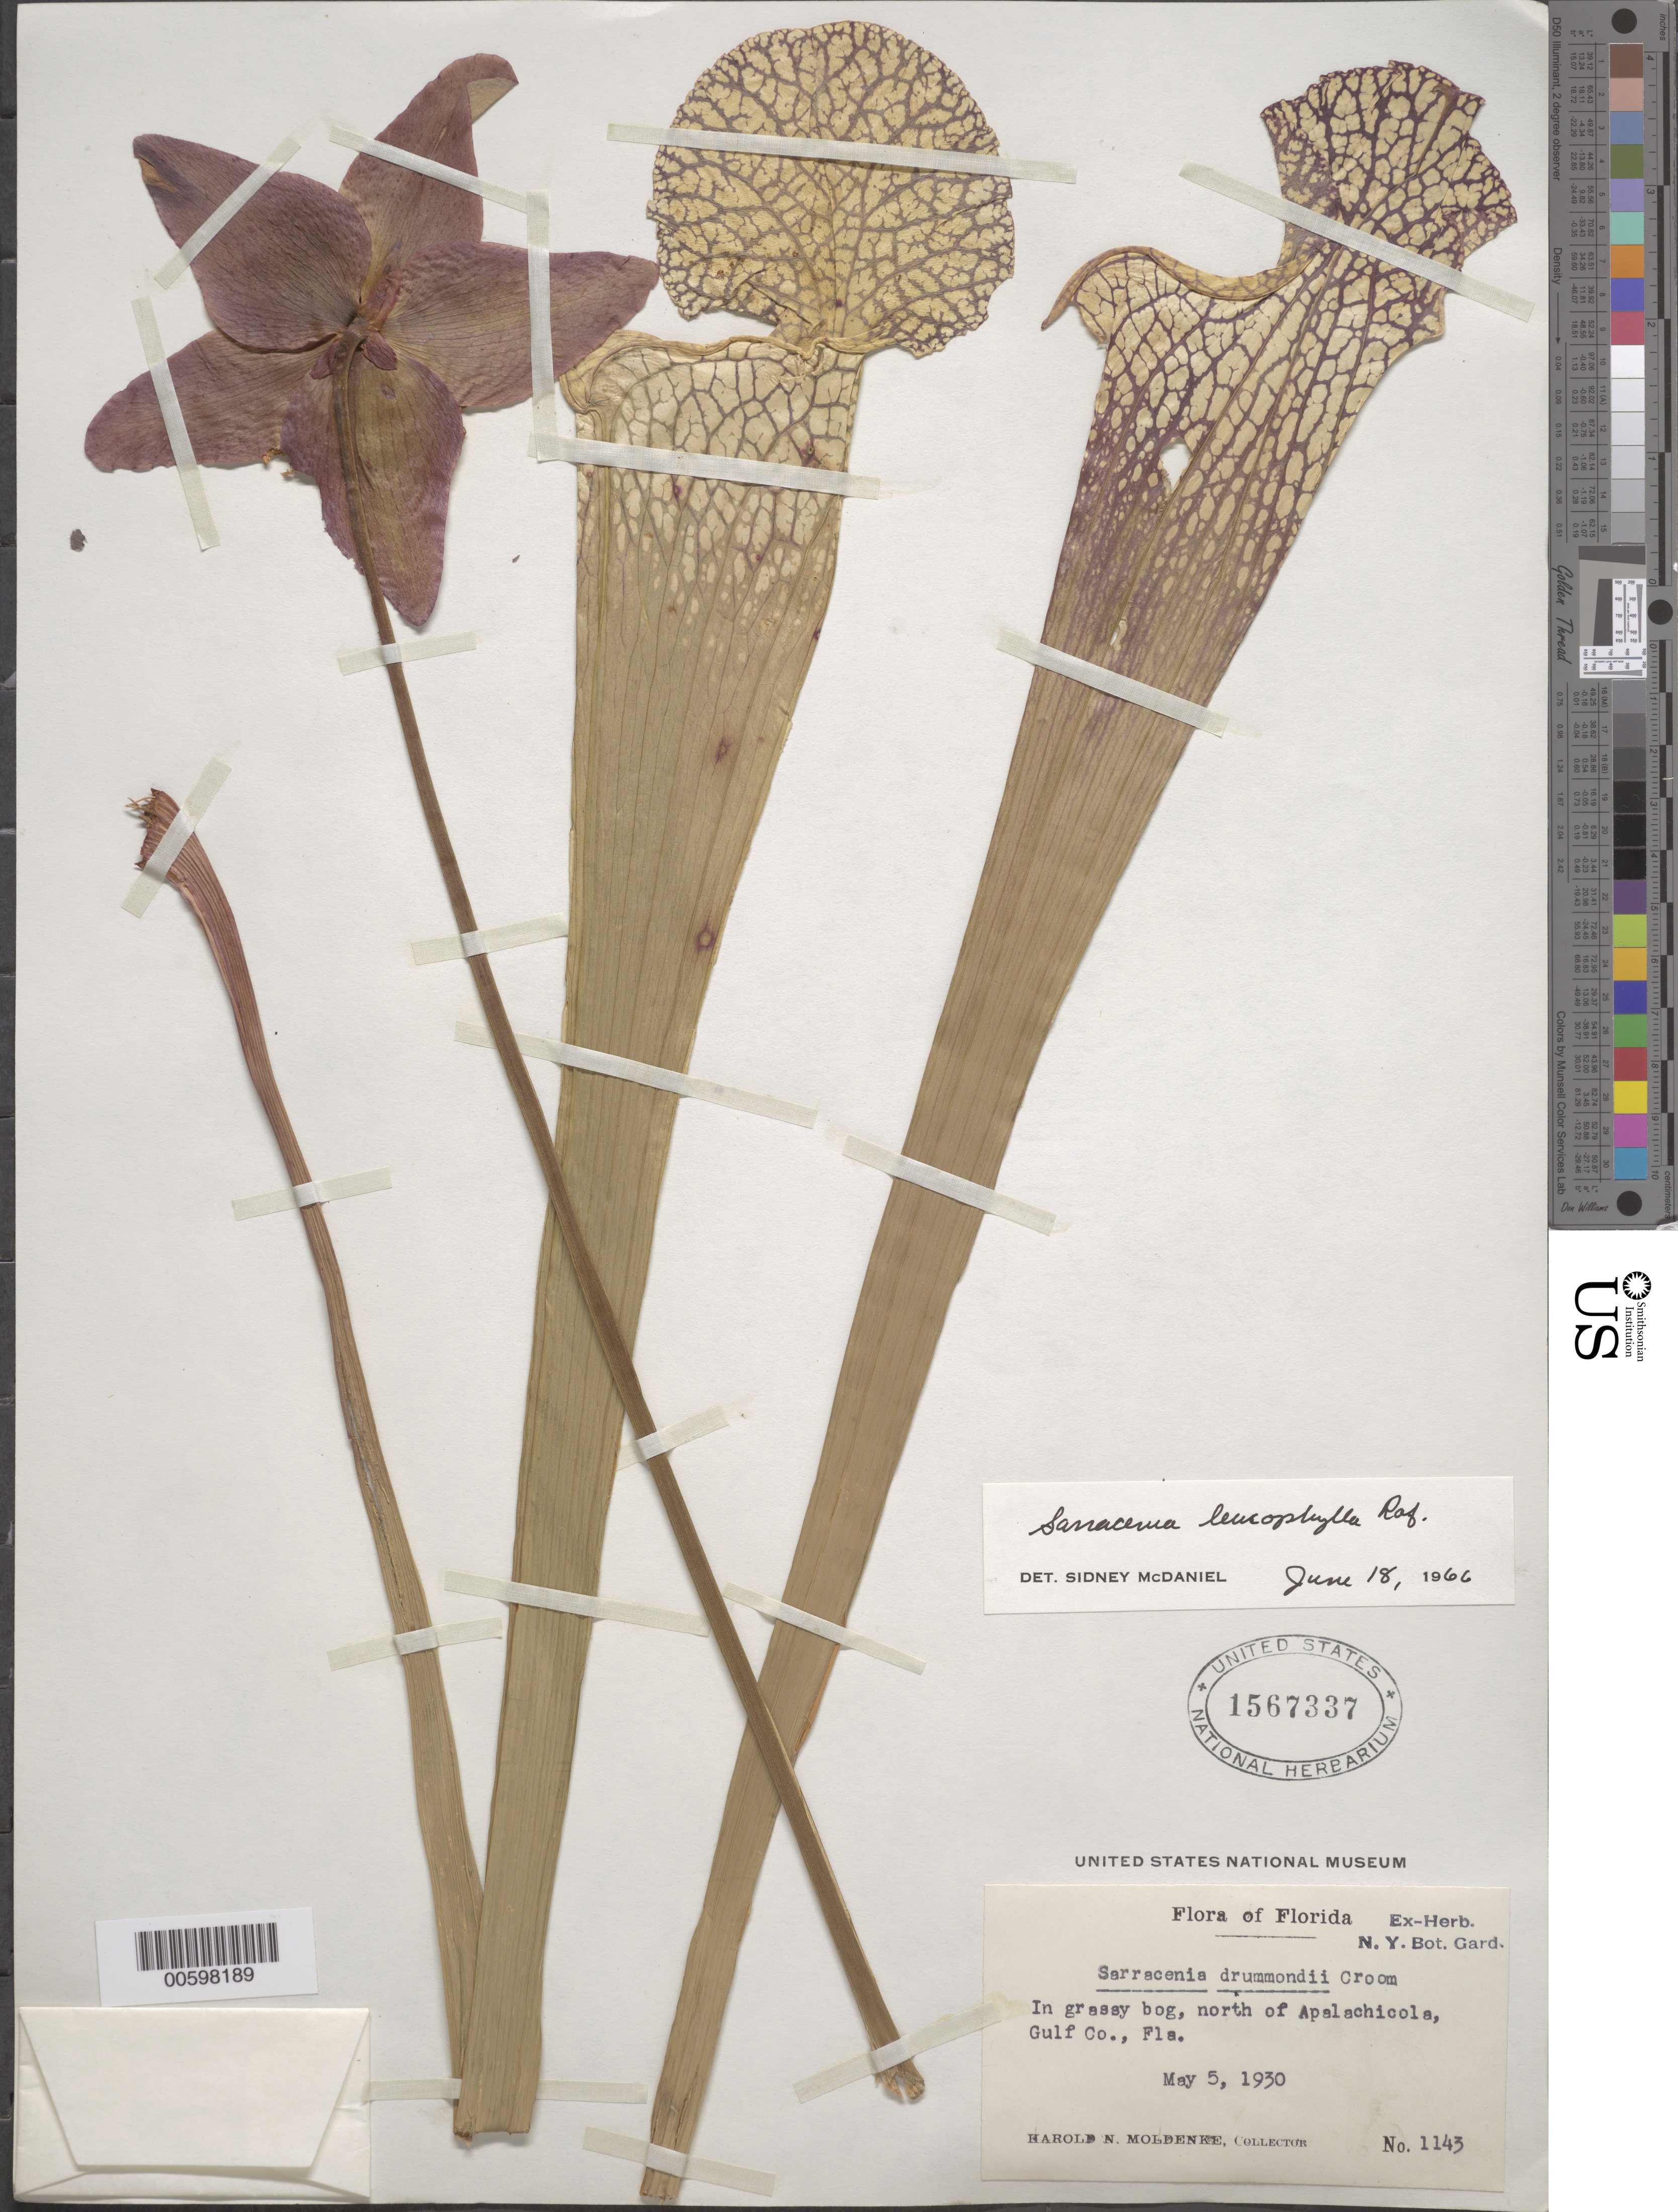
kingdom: Plantae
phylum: Tracheophyta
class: Magnoliopsida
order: Ericales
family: Sarraceniaceae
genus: Sarracenia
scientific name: Sarracenia leucophylla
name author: Raf.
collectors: H. N. Moldenke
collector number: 1143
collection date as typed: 05 May 1930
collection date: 1930-05-05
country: United States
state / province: Florida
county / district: Gulf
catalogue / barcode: US 1567337